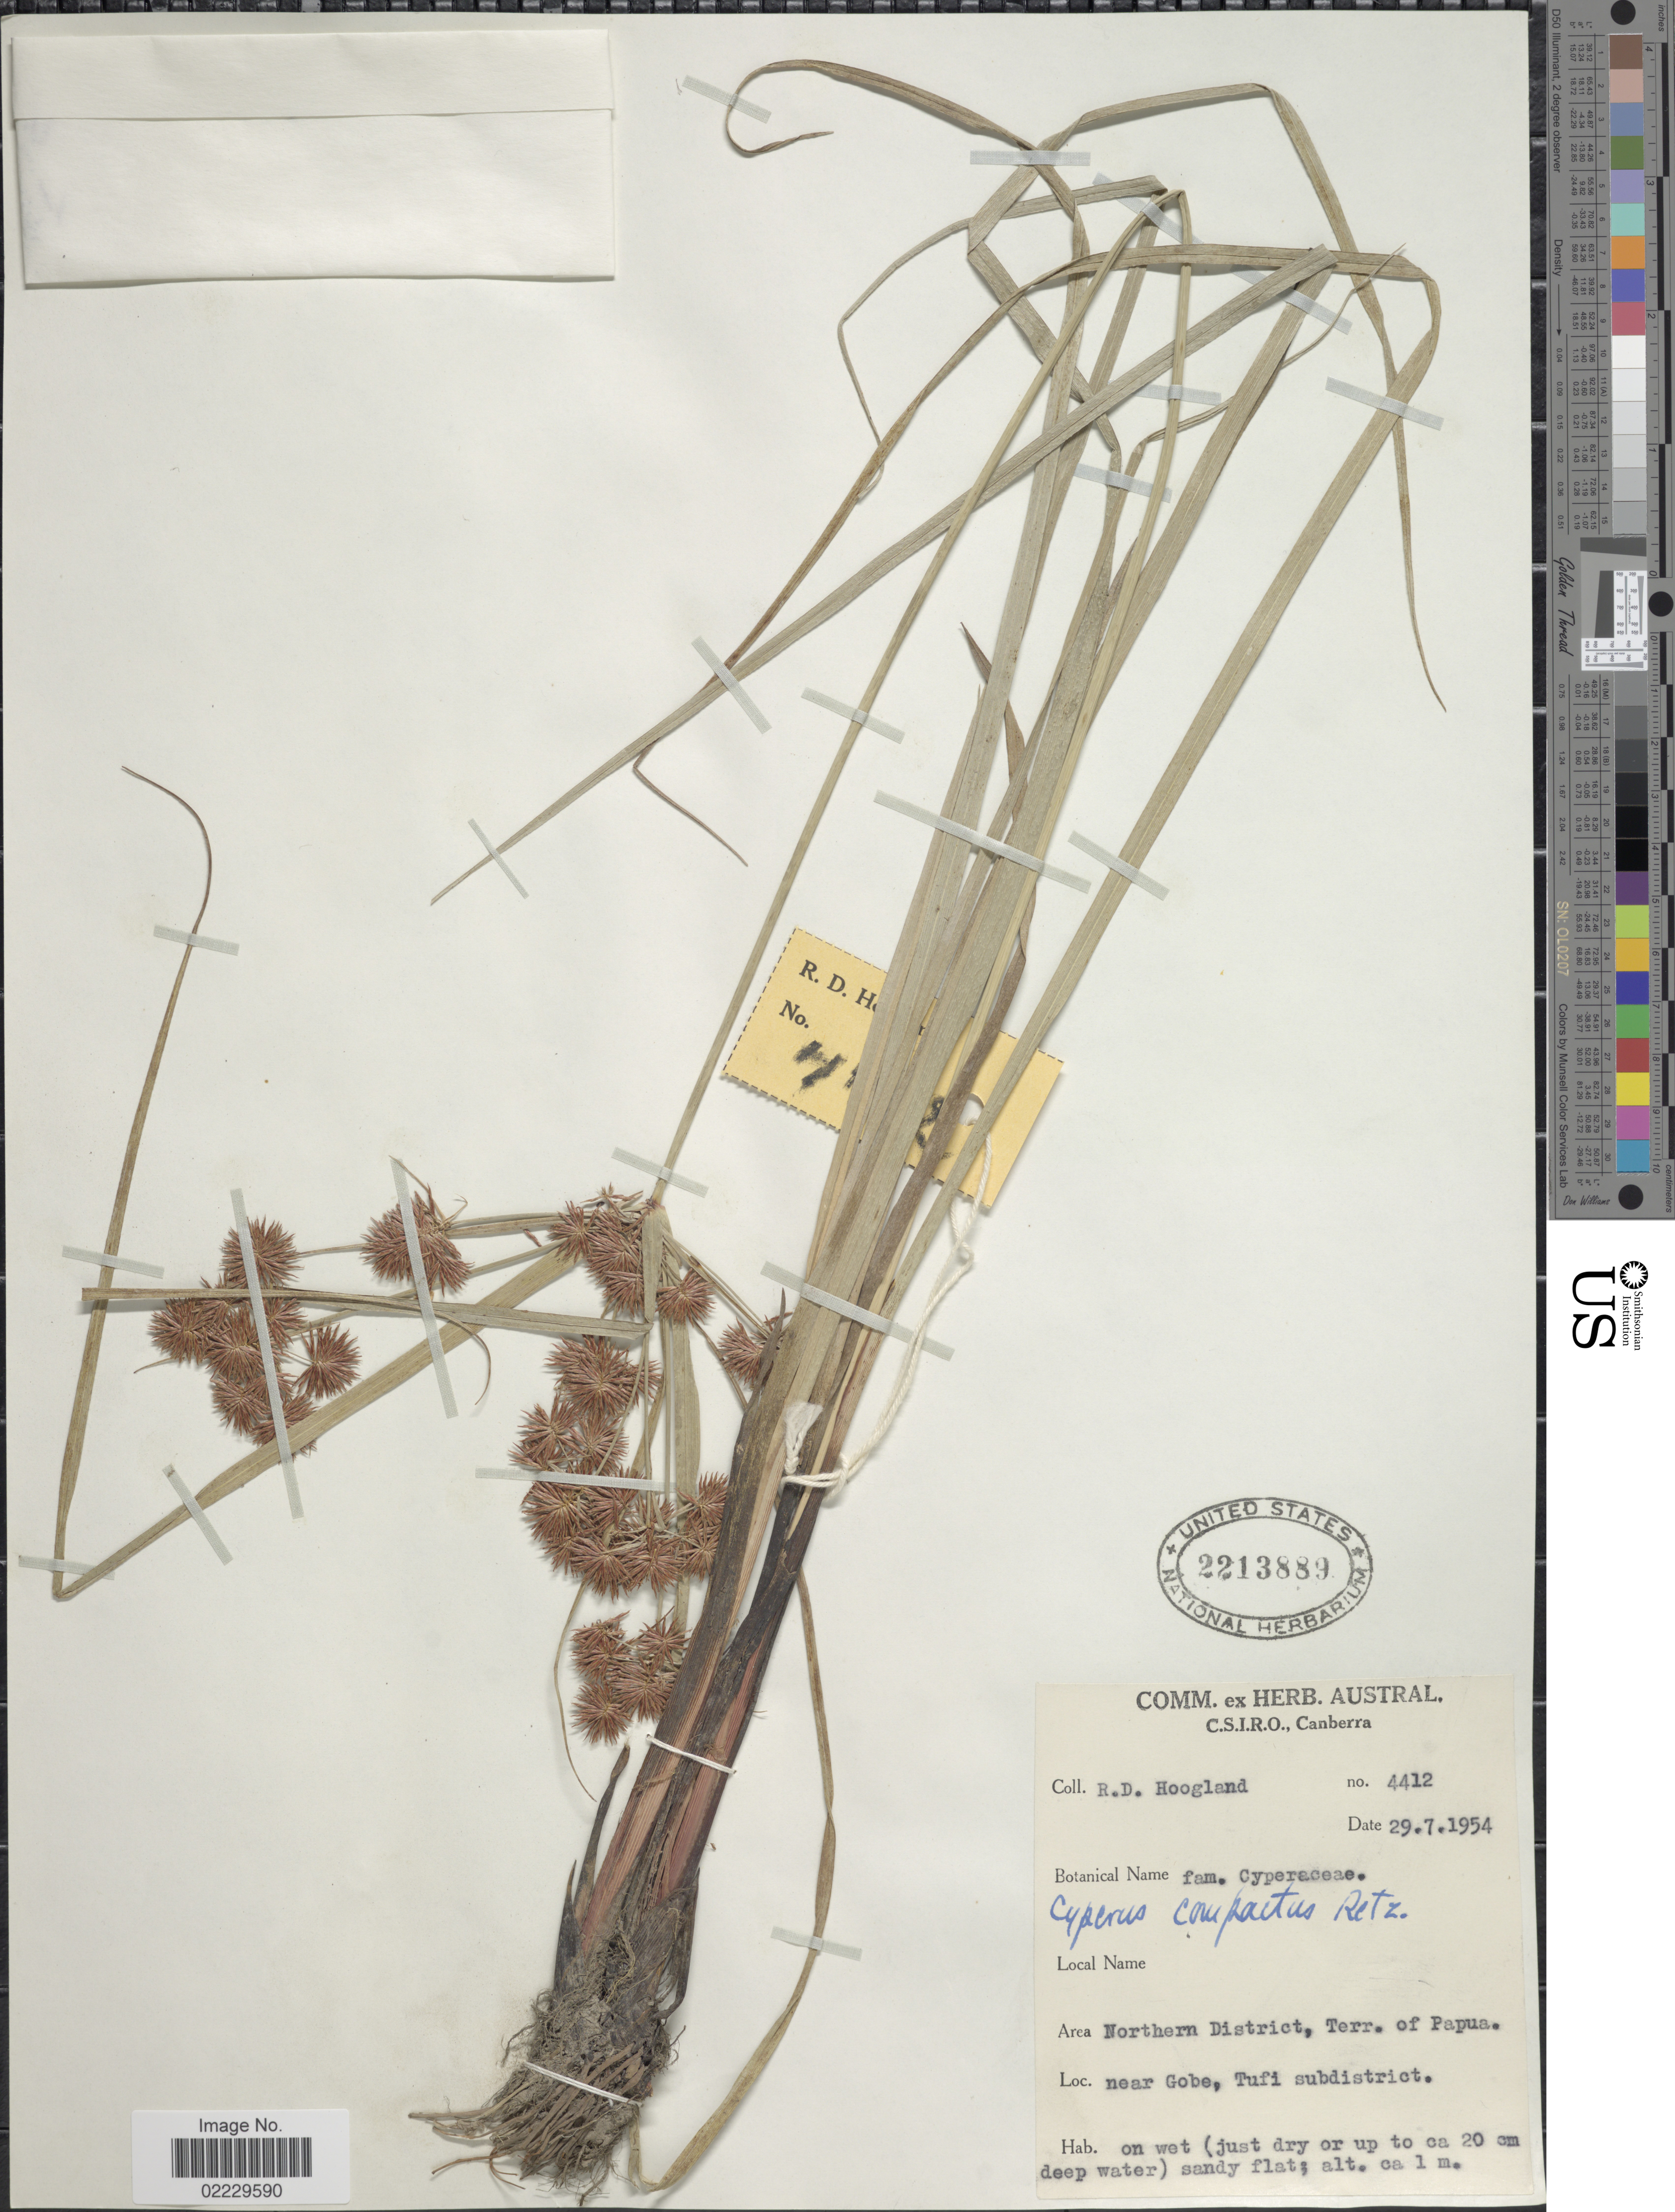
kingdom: Plantae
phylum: Tracheophyta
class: Liliopsida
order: Poales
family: Cyperaceae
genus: Cyperus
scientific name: Cyperus compactus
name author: Retz.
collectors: R. D. Hoogland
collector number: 4412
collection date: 1954-07-29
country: Papua New Guinea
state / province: Northern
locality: Northern District, Terr. of Papua, near Gobe, Tufi subdistrict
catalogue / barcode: US 2213889